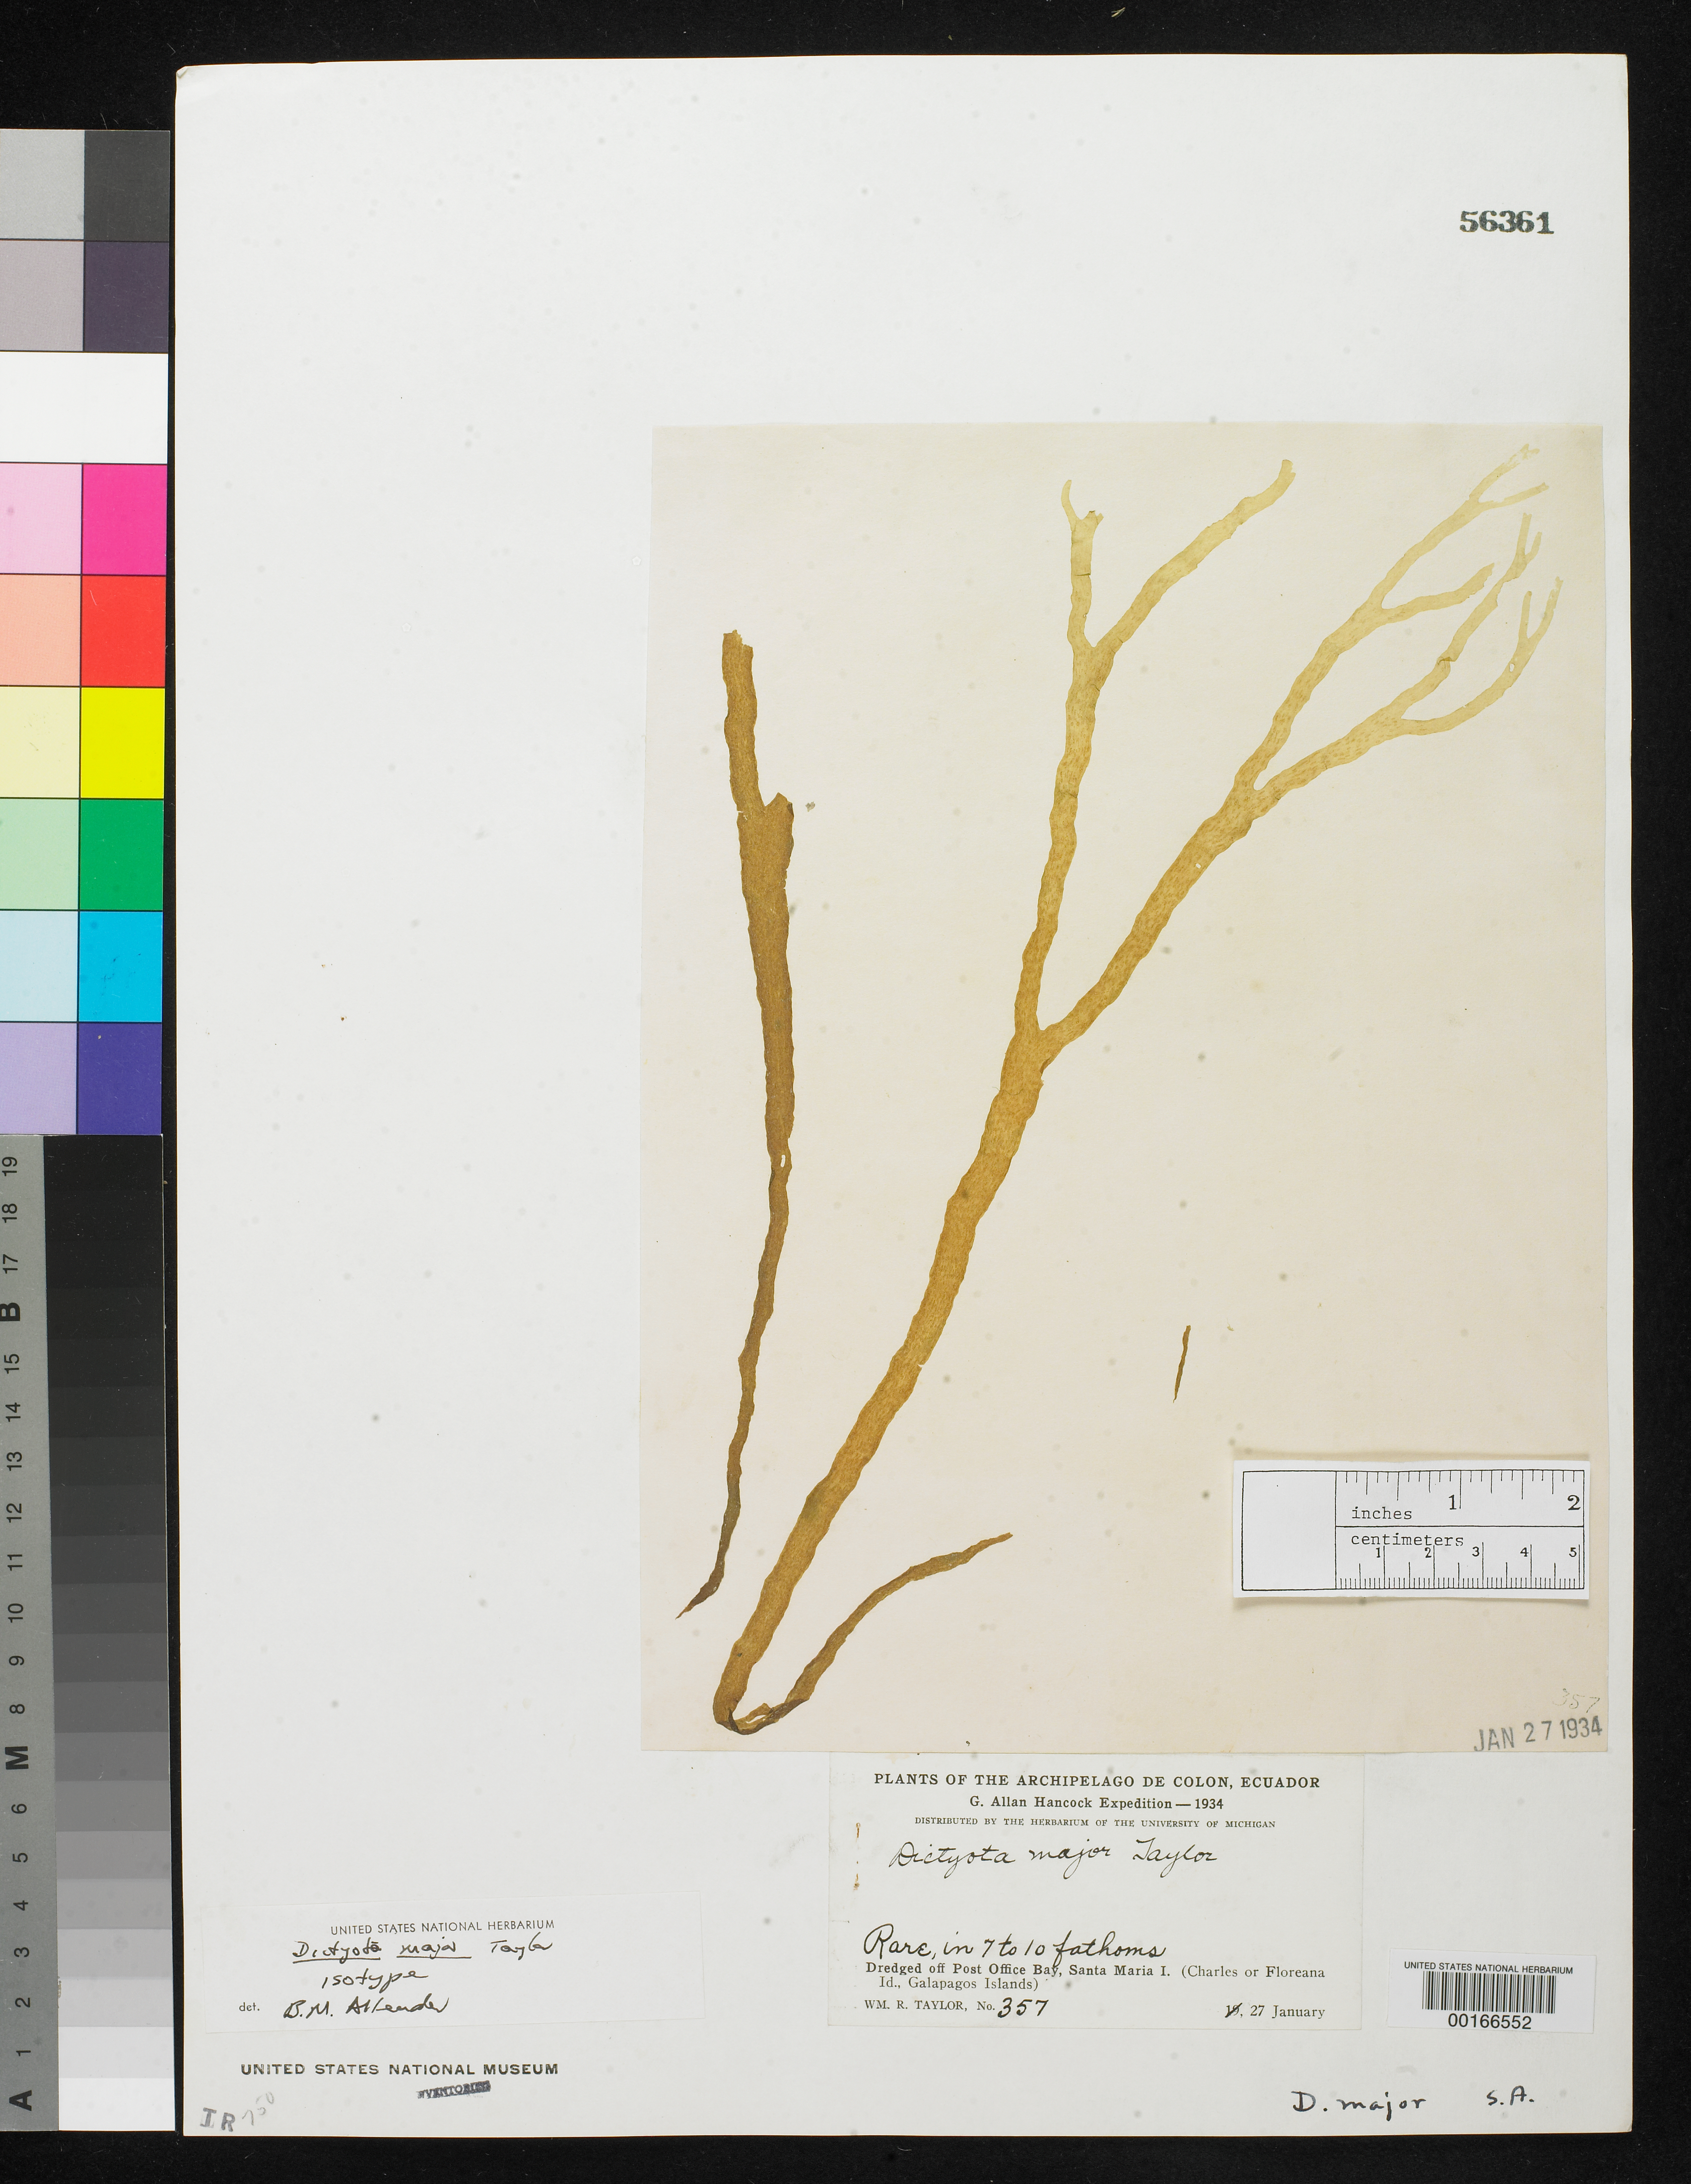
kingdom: Chromista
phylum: Ochrophyta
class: Phaeophyceae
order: Dictyotales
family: Dictyotaceae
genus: Dictyota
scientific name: Dictyota major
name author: W.R. Taylor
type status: Isotype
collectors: W. R. Taylor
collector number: WRT 34-357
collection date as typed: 27 Jan 1934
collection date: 1934-01-27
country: Ecuador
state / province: Colón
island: Floreana [Charles, Santa Maria]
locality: Off Post Office Bay.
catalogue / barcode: US 56361